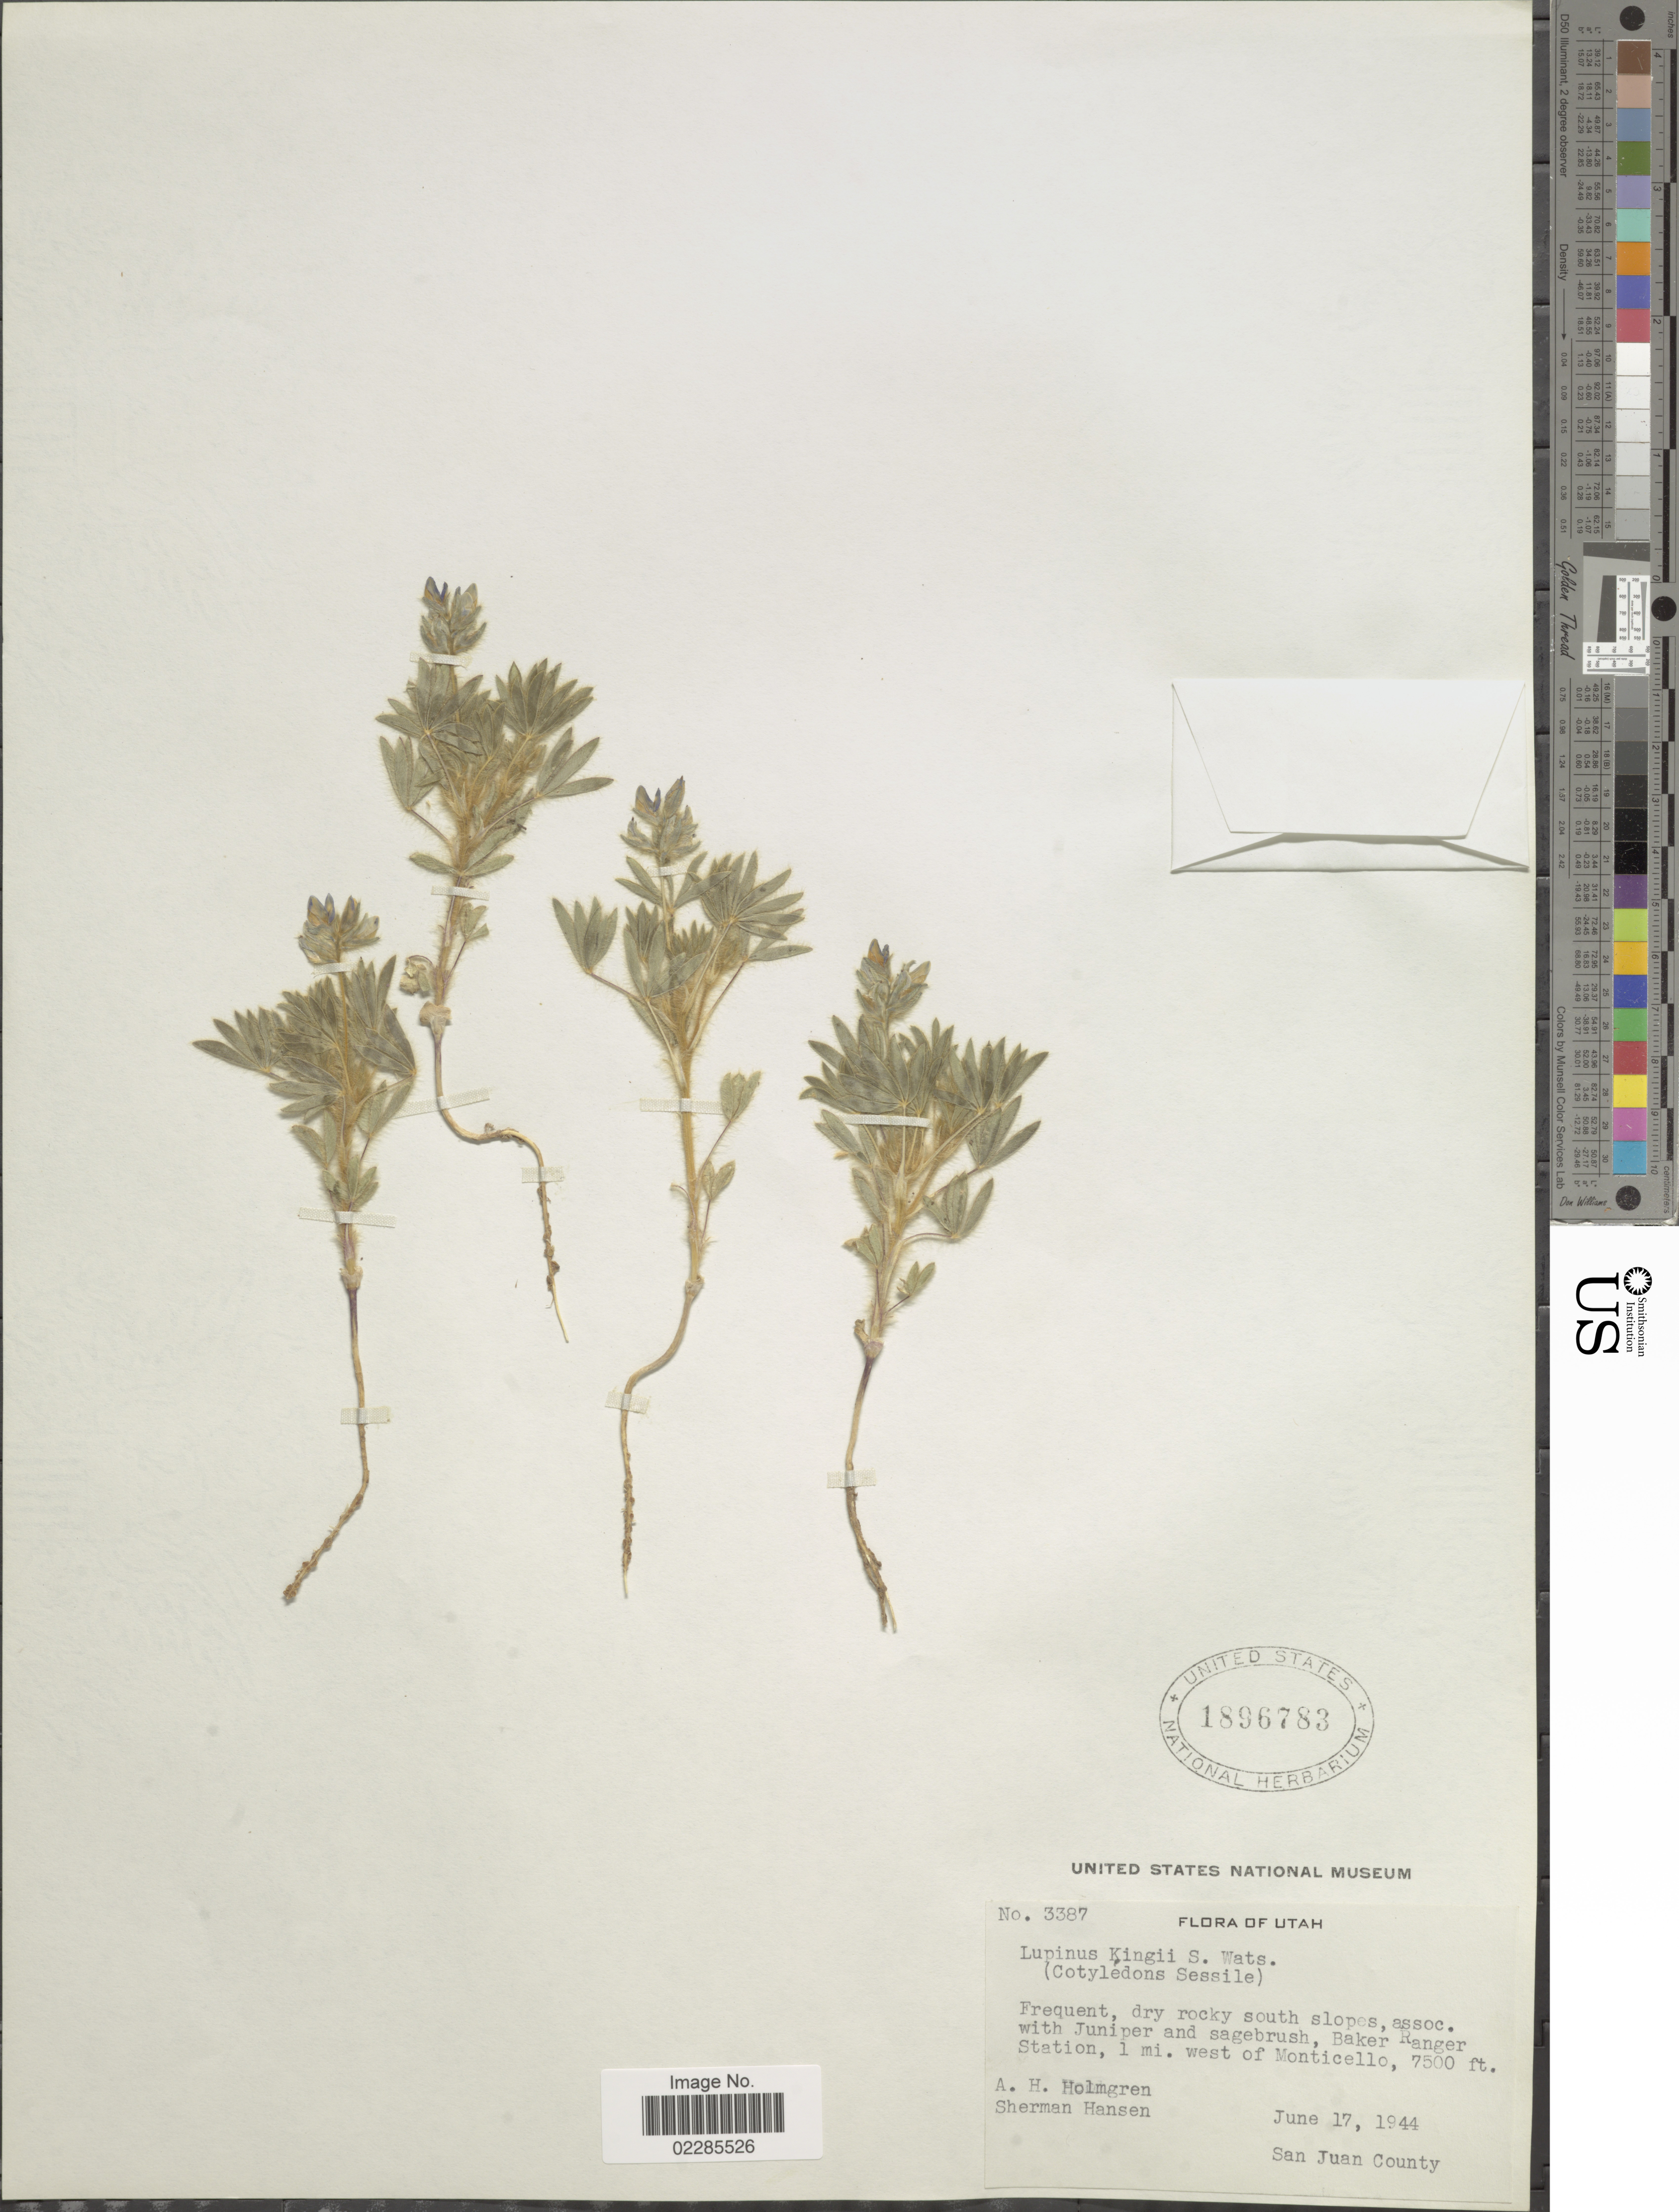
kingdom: Plantae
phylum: Tracheophyta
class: Magnoliopsida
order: Fabales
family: Fabaceae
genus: Lupinus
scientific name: Lupinus kingii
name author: S. Watson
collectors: A. H. Holmgren & S. Hansen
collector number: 3387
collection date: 1944-06-17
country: United States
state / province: Utah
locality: Frequent, dry rocky south slopes, assoc. with Juniper and sagebrush, Baker Ranger Station, 1 mi. west of Monticello, San Juan County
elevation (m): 2286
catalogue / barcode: US 1896783